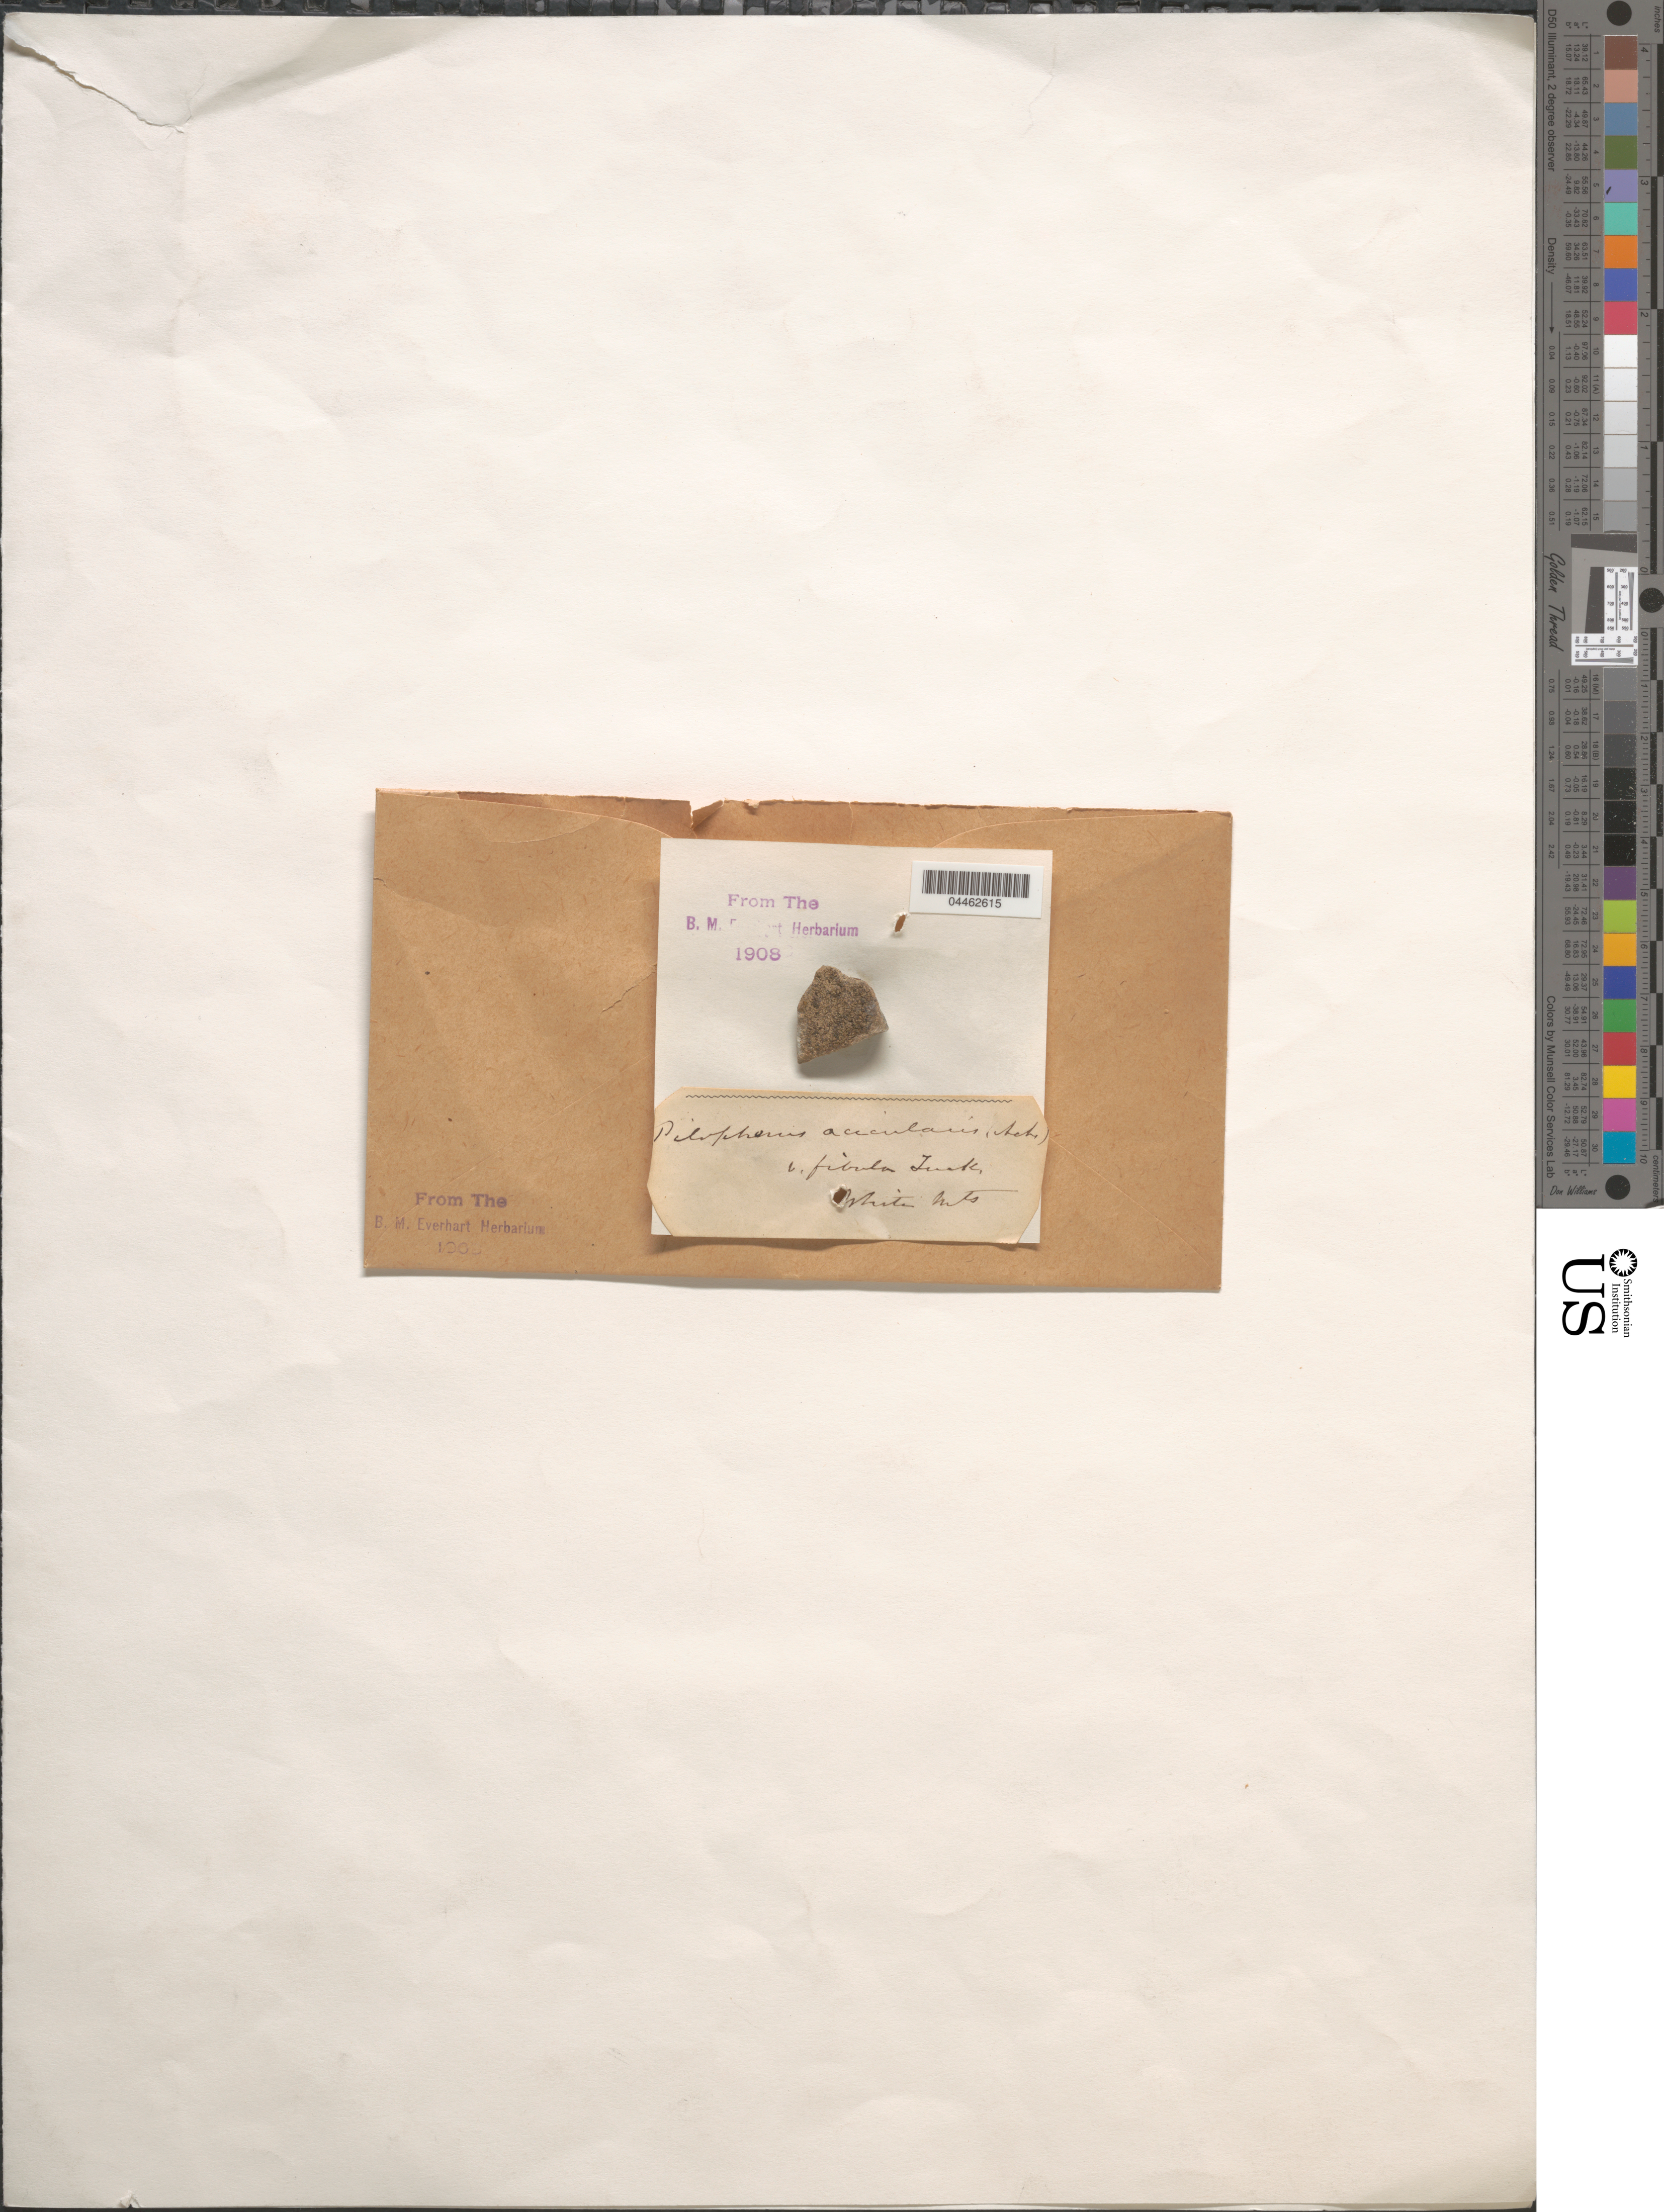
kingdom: Fungi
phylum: Ascomycota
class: Lecanoromycetes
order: Lecanorales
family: Cladoniaceae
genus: Pilophorus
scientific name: Pilophorus acicularis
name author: (Ach.) Th. Fr.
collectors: ex herb. B.M. Everhart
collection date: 1965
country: United States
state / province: New Hampshire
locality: White Mts.